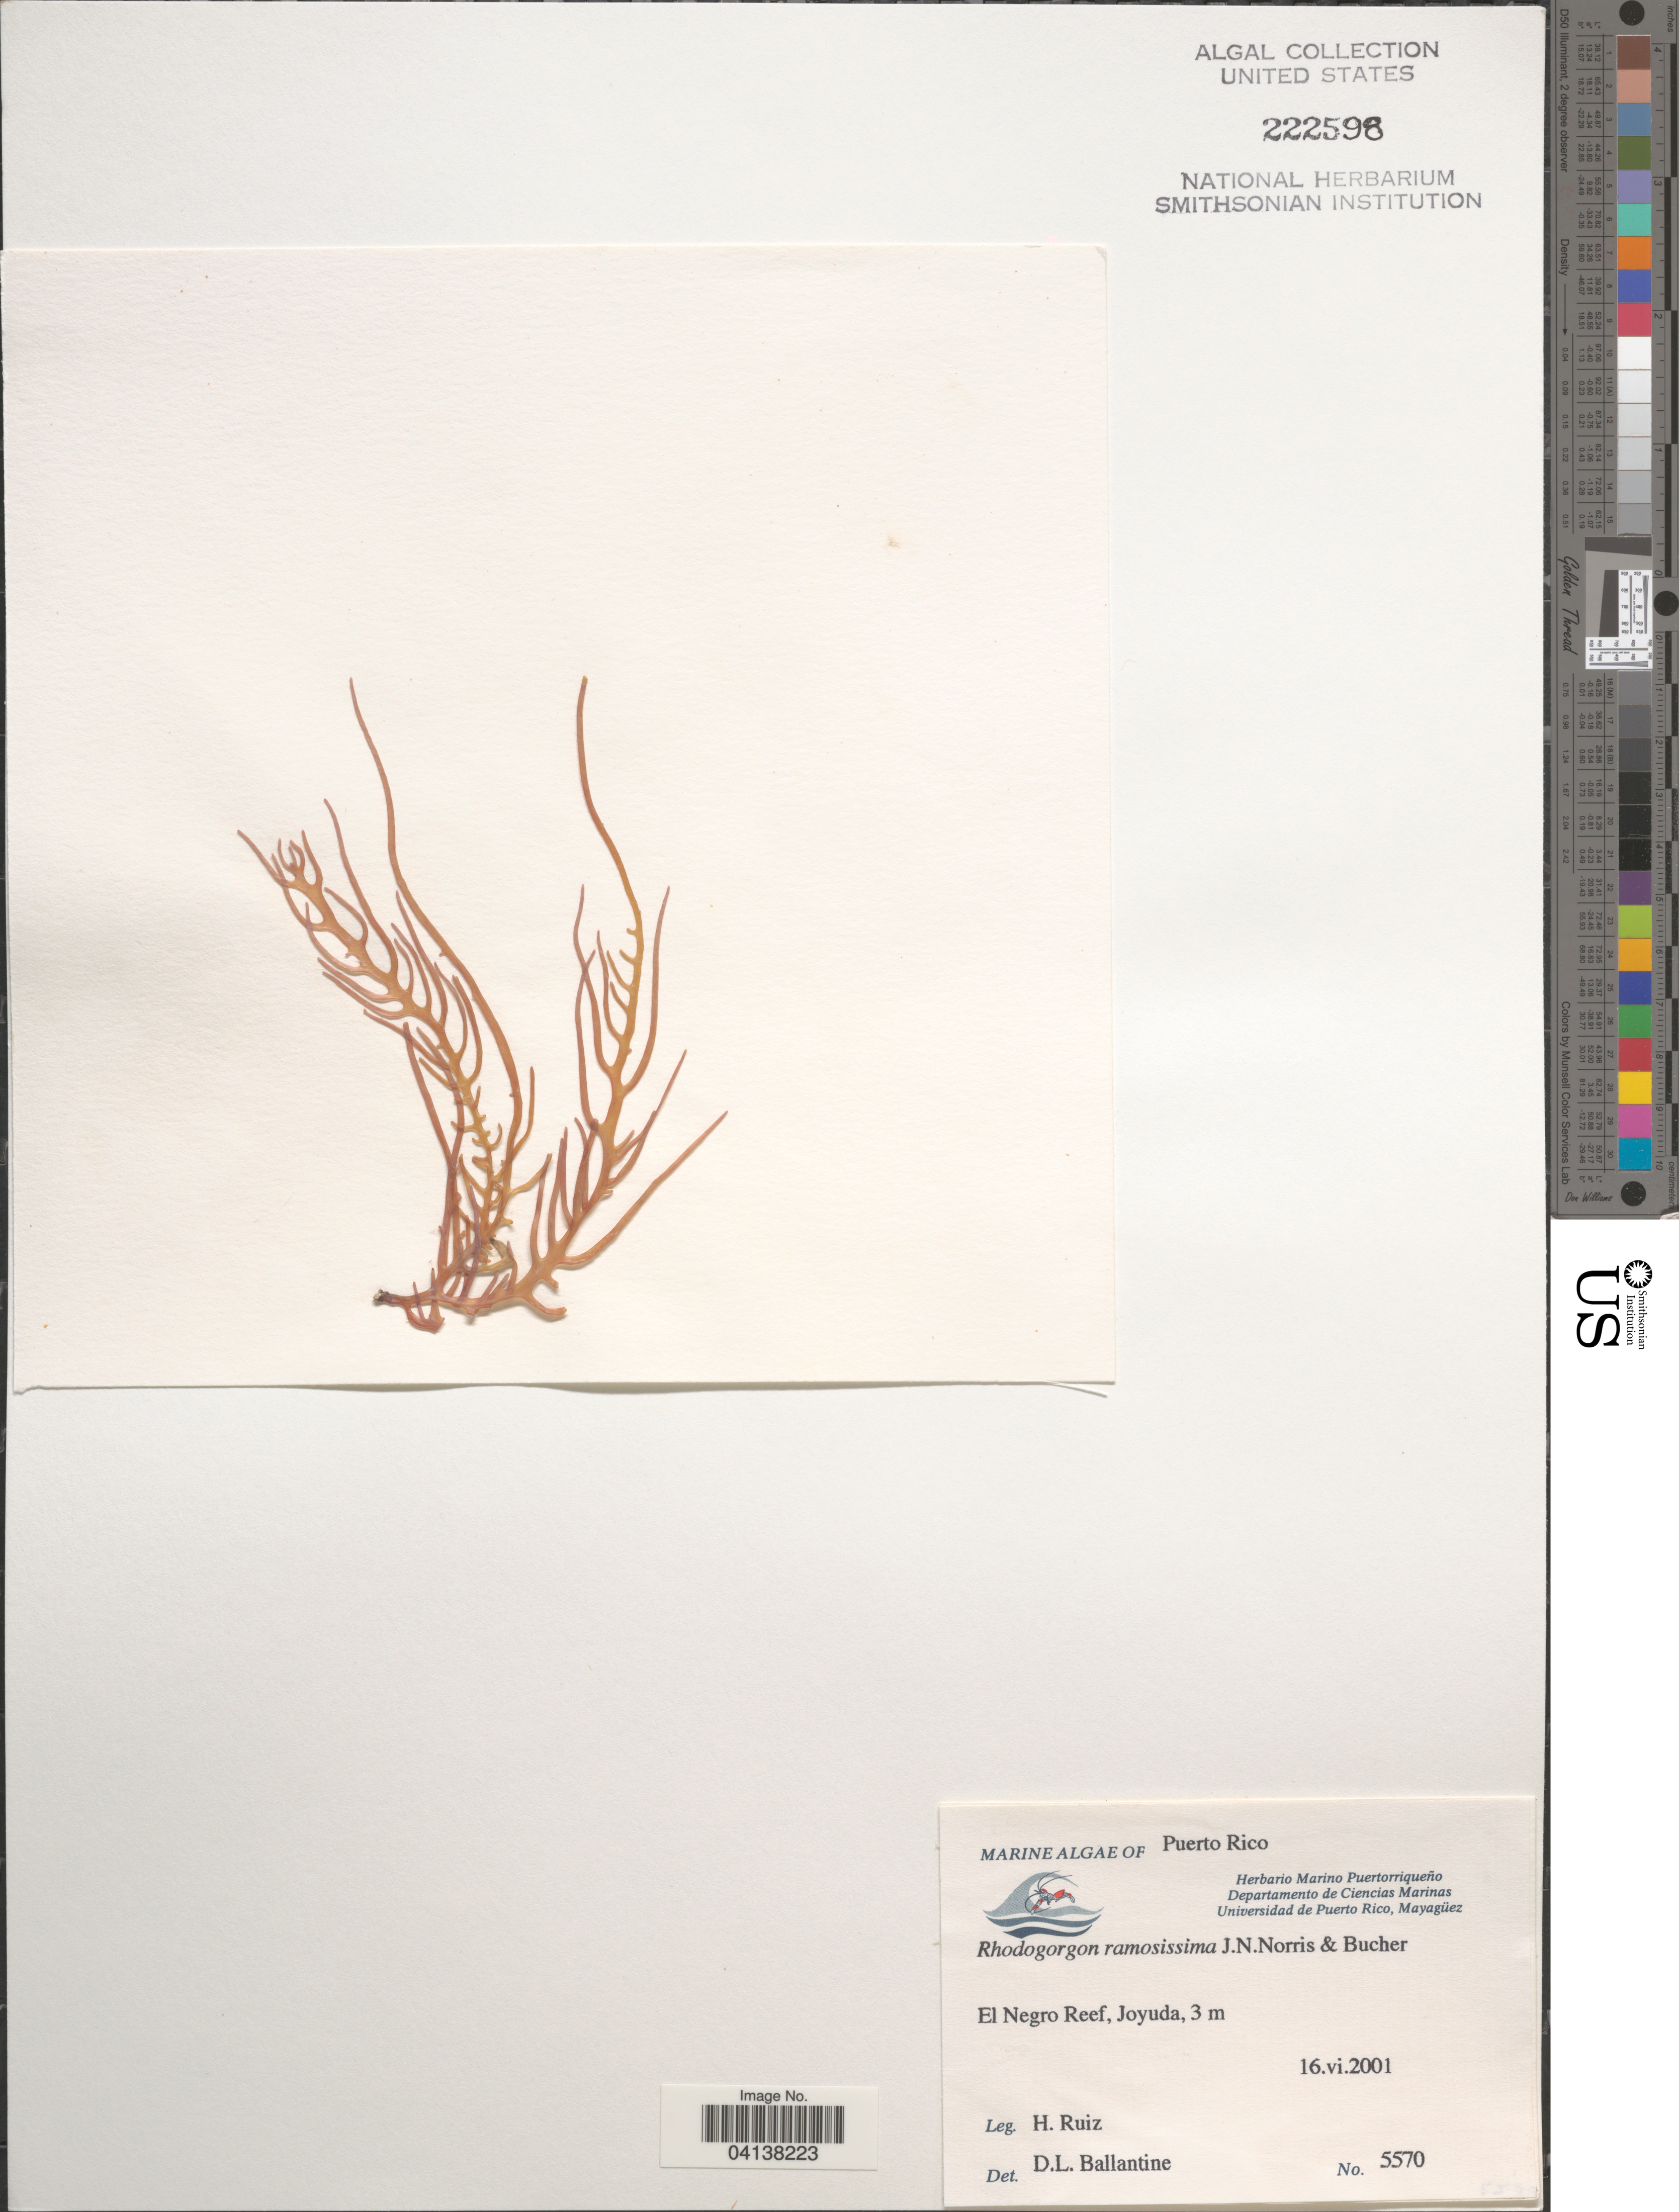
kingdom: Plantae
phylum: Rhodophyta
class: Florideophyceae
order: Rhodogorgonales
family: Rhodogorgonaceae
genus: Rhodogorgon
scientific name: Rhodogorgon ramosissima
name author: J.N. Norris & K.E. Bucher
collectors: H. Ruiz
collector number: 5570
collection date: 2001-06-16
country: Puerto Rico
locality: El Negro Reef, Joyuda.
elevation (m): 3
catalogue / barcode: US 222598